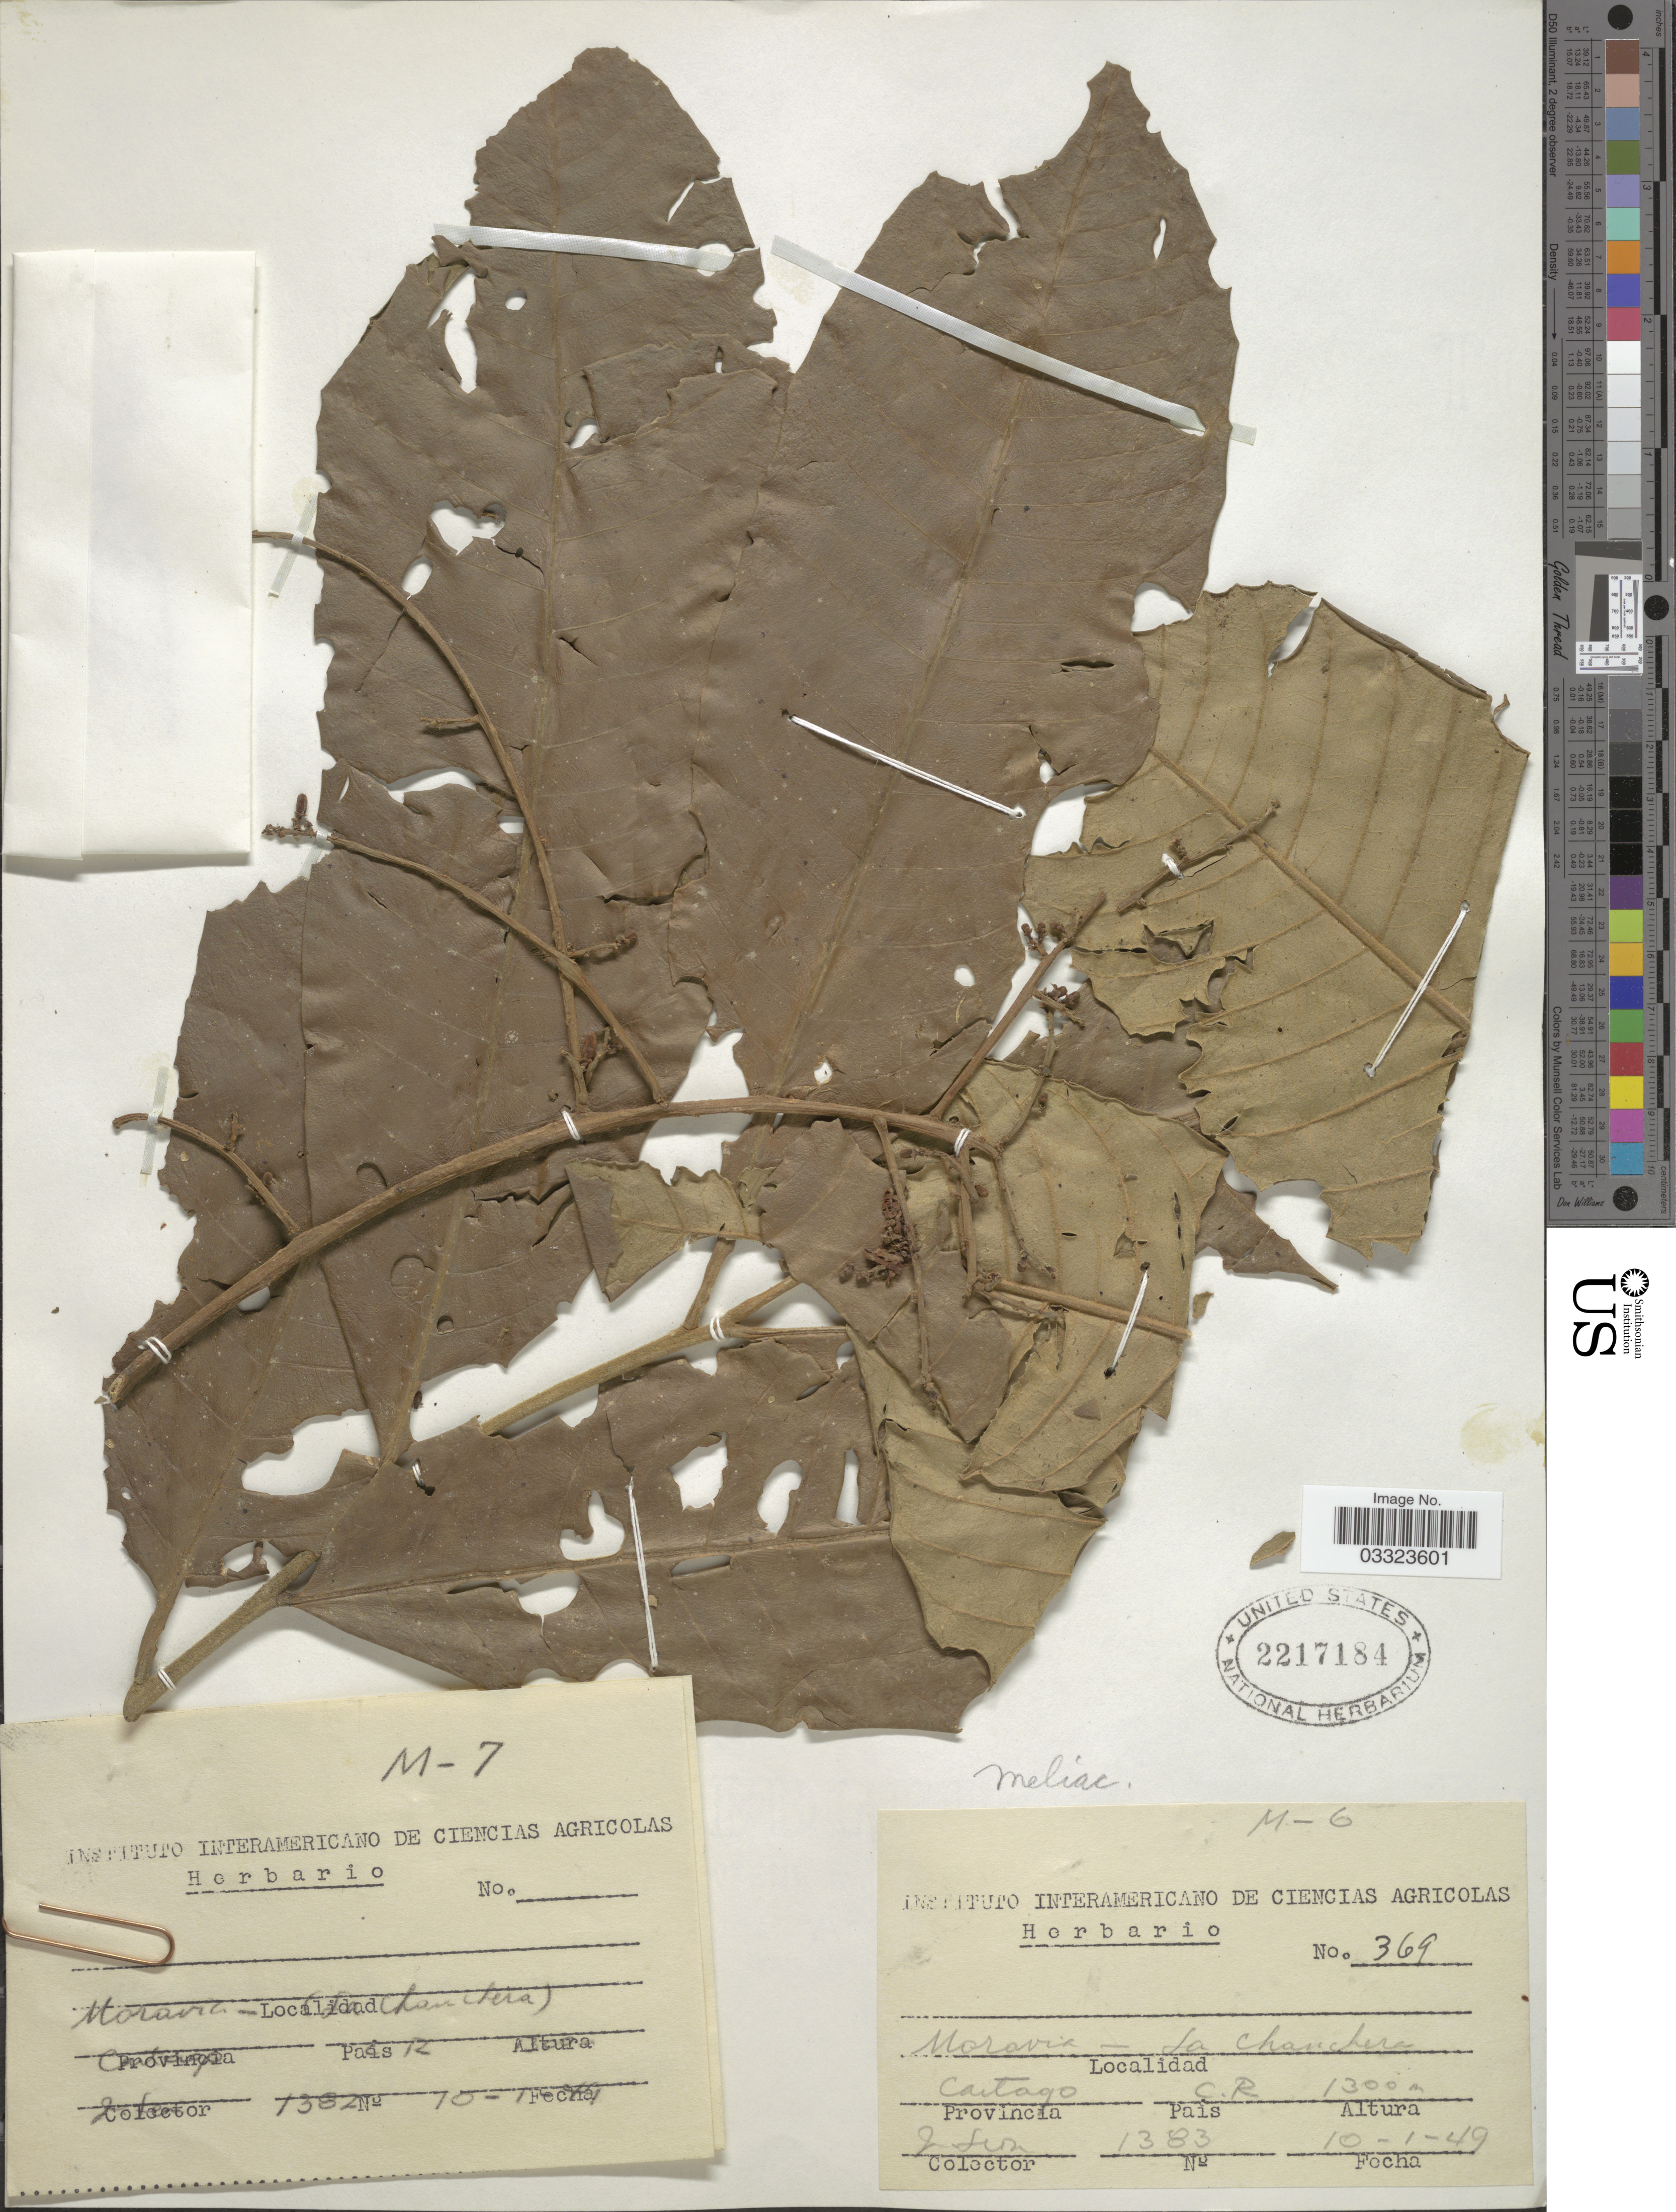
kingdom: Plantae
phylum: Tracheophyta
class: Magnoliopsida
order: Sapindales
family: Meliaceae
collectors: J. León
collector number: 1382/1383/369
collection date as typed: Transcribed d/m/y: 10/1/49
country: Costa Rica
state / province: Cartago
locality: Moravia - La Chanchera.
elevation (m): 1300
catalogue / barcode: US 2217184